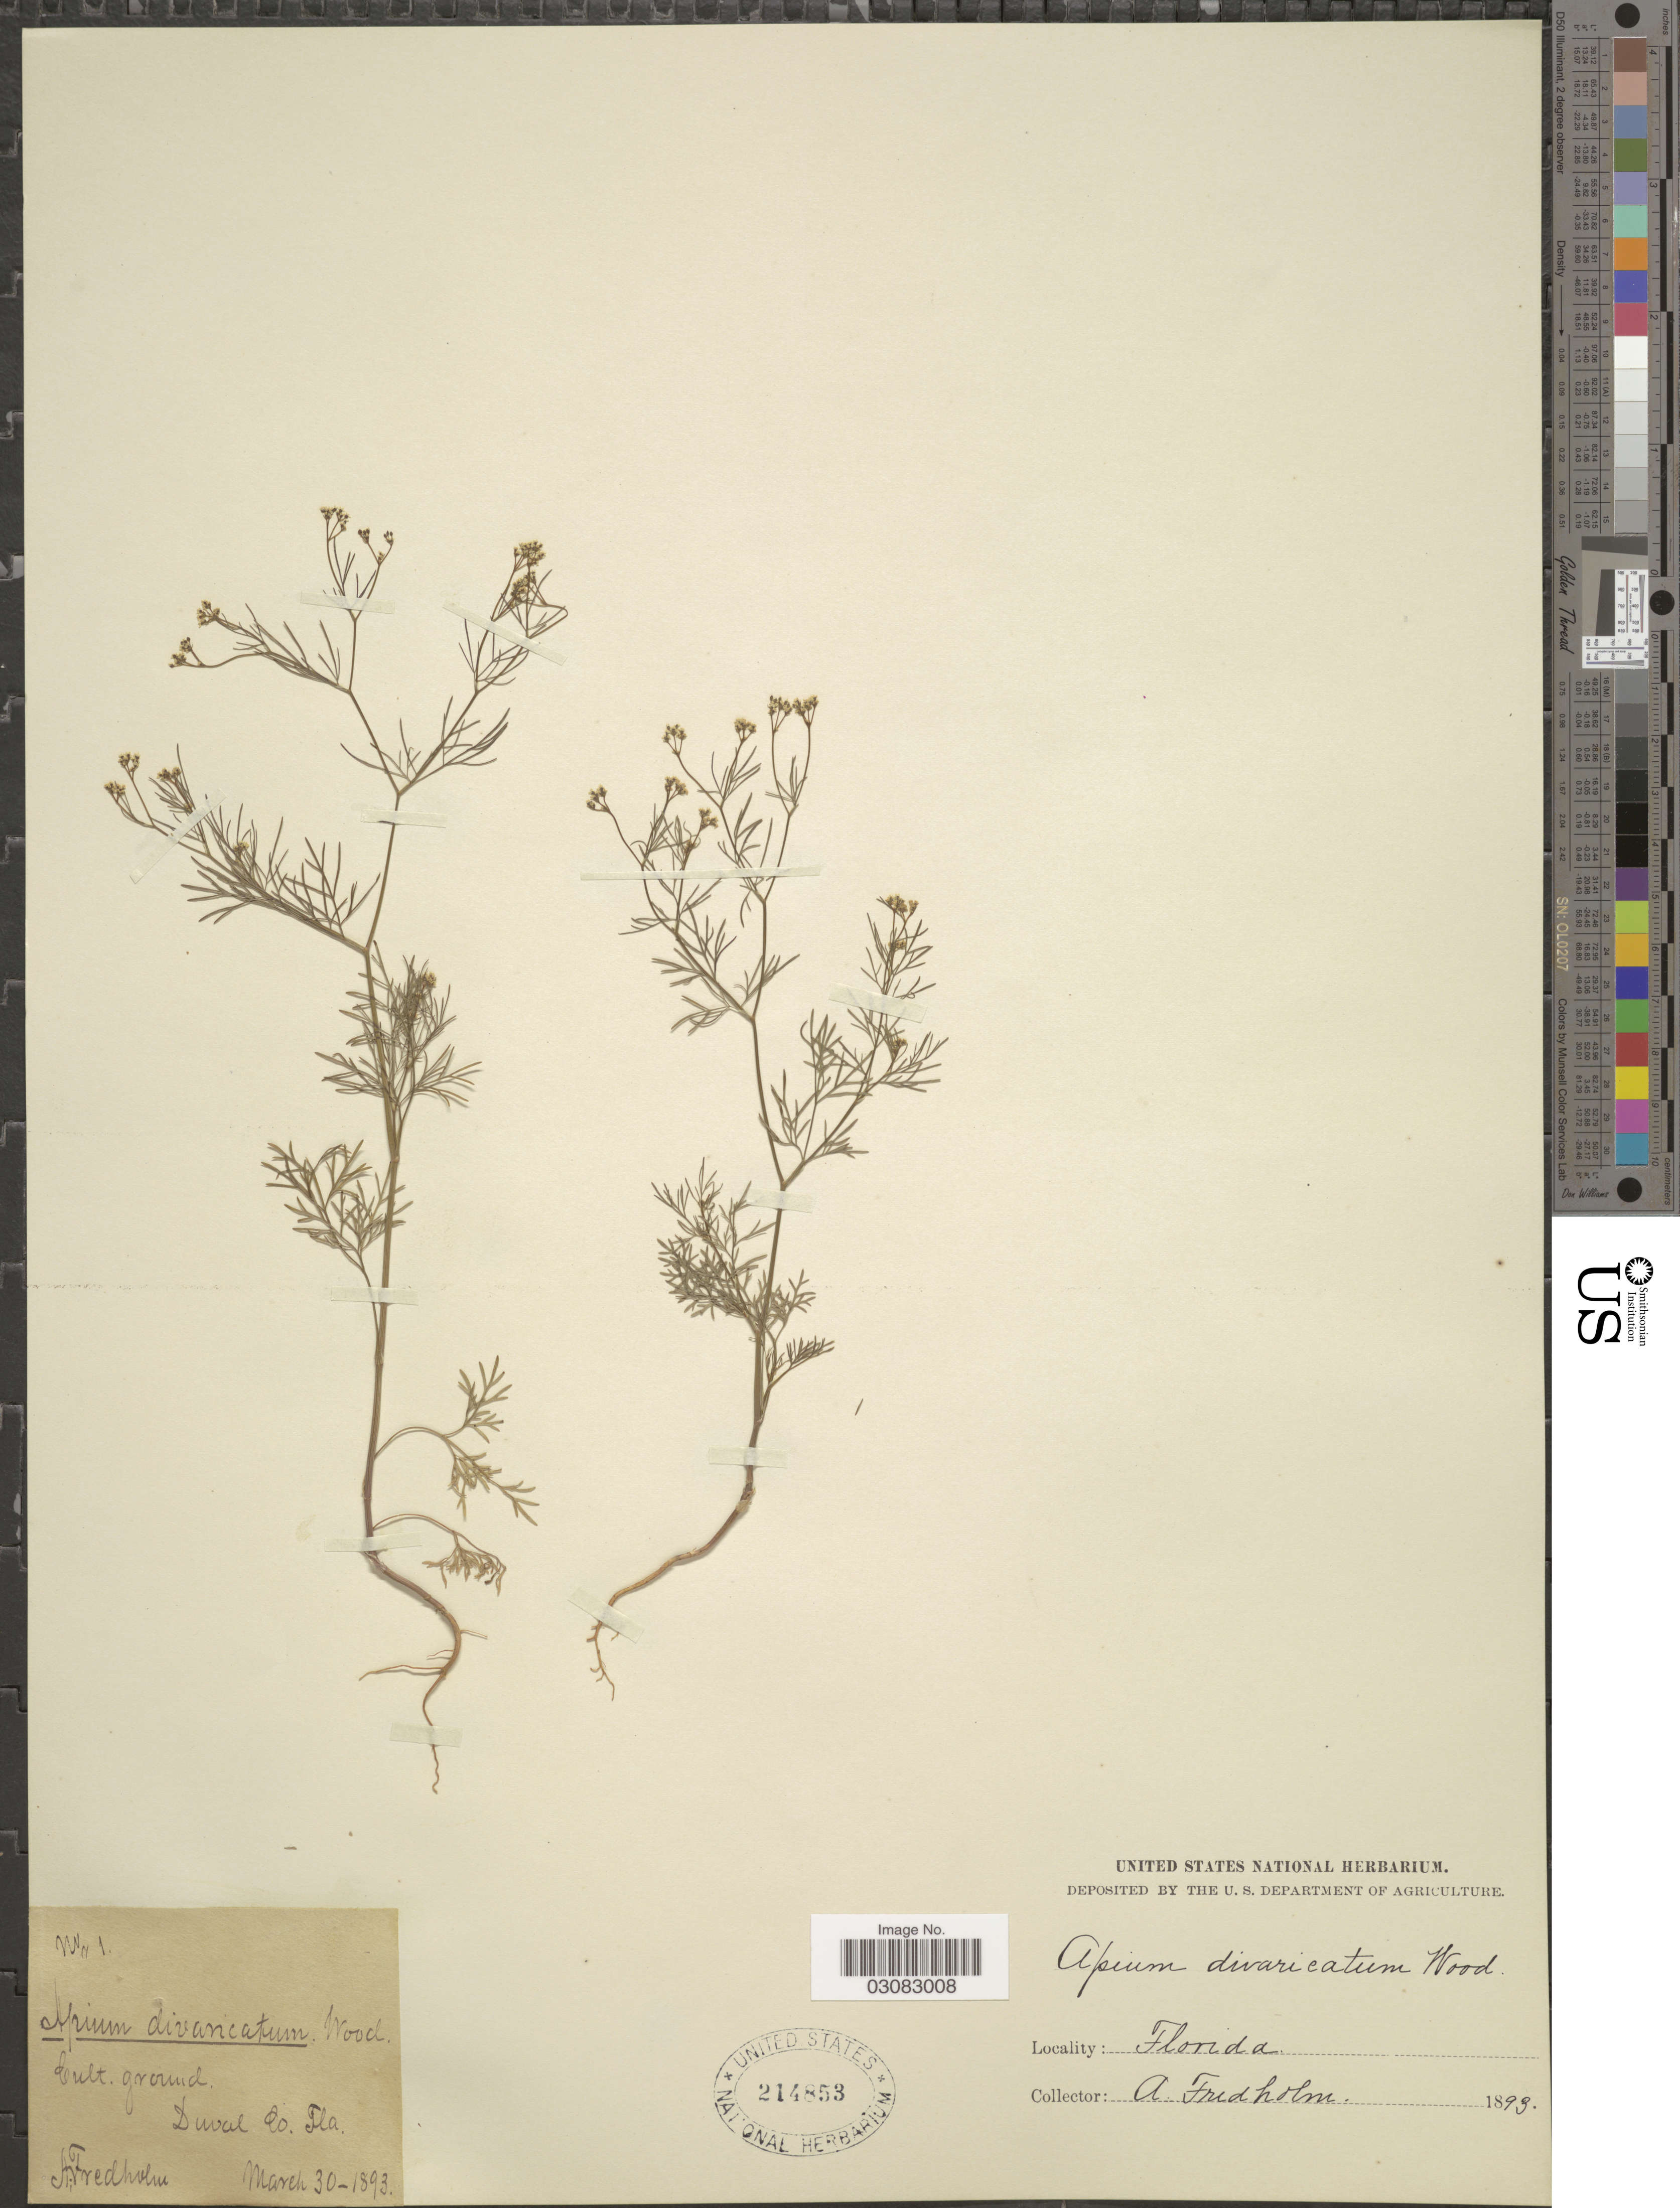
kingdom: Plantae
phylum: Tracheophyta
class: Magnoliopsida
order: Apiales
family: Apiaceae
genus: Spermolepis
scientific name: Spermolepis divaricata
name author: (Walter) Raf.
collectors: A. Fredholm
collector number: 1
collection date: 1893-03-30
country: United States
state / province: Florida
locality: Duval Co., Fla.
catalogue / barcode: US 214853